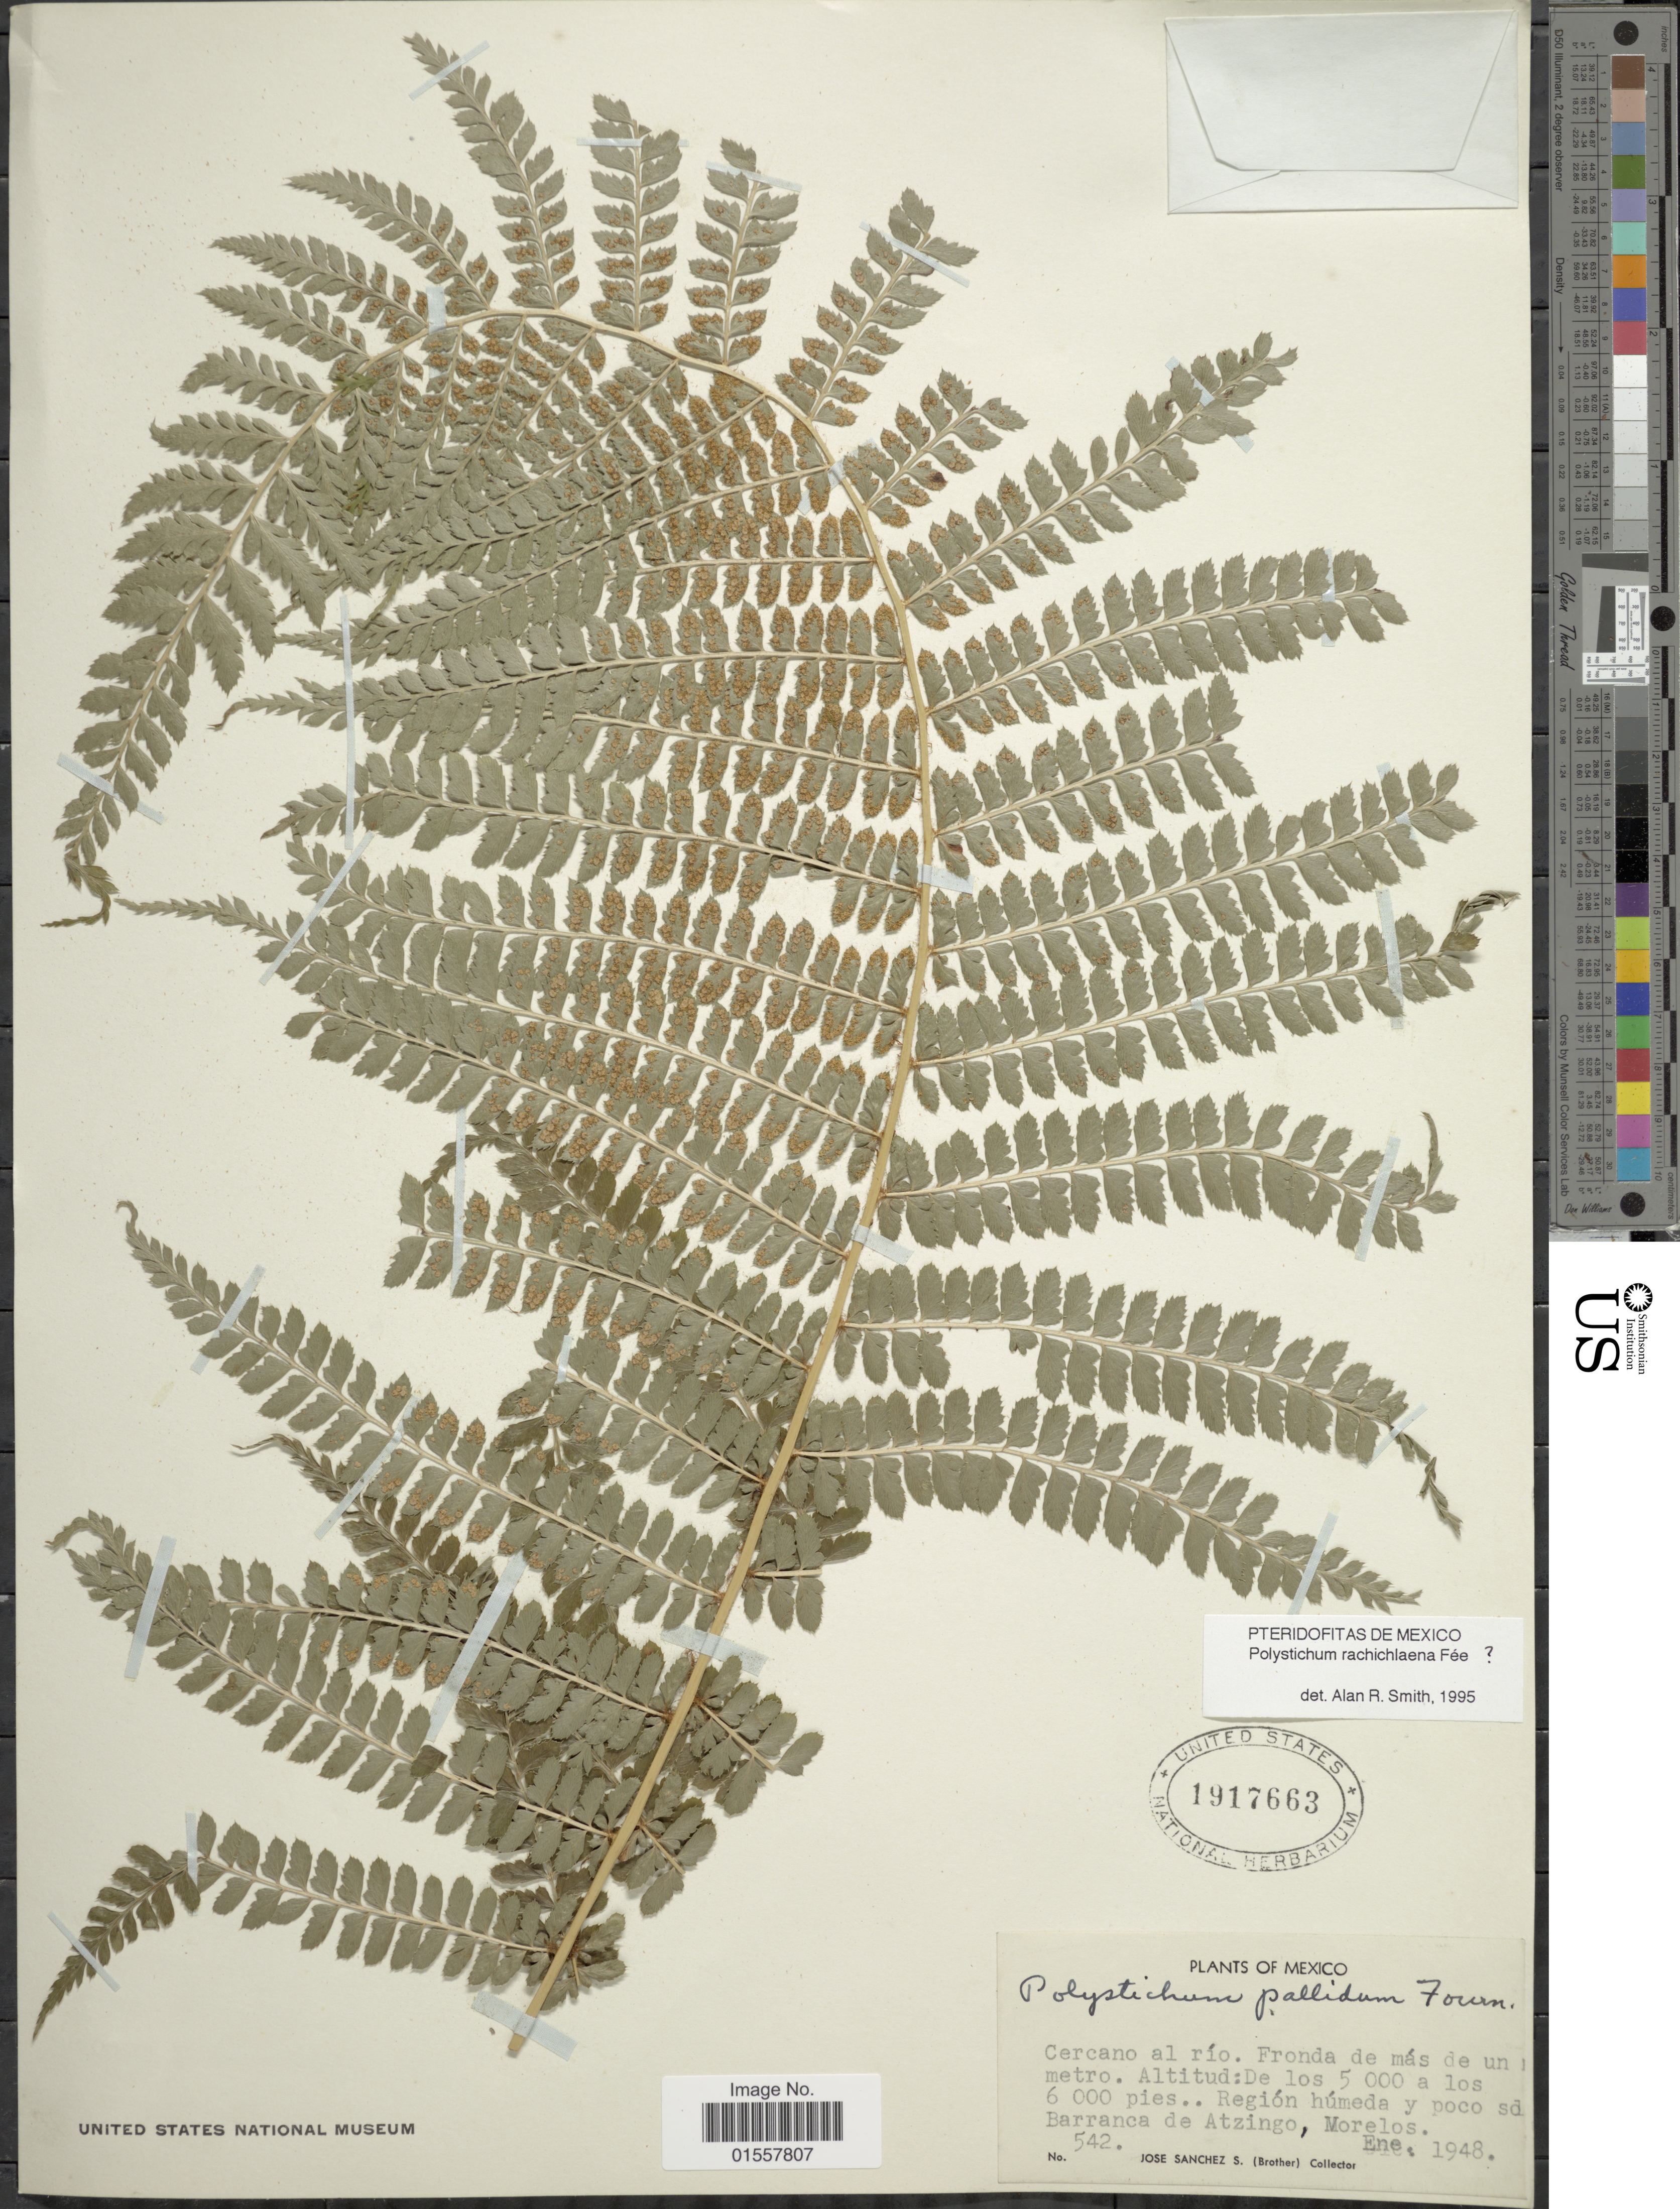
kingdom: Plantae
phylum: Tracheophyta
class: Polypodiopsida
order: Polypodiales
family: Dryopteridaceae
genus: Polystichum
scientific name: Polystichum rachichlaena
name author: Fée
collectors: J. Sanchez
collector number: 542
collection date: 1948-01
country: Mexico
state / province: Morelos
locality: Region humeda y poco sd Barranca de Atzingo, Morelos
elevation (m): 1524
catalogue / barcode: US 1917663